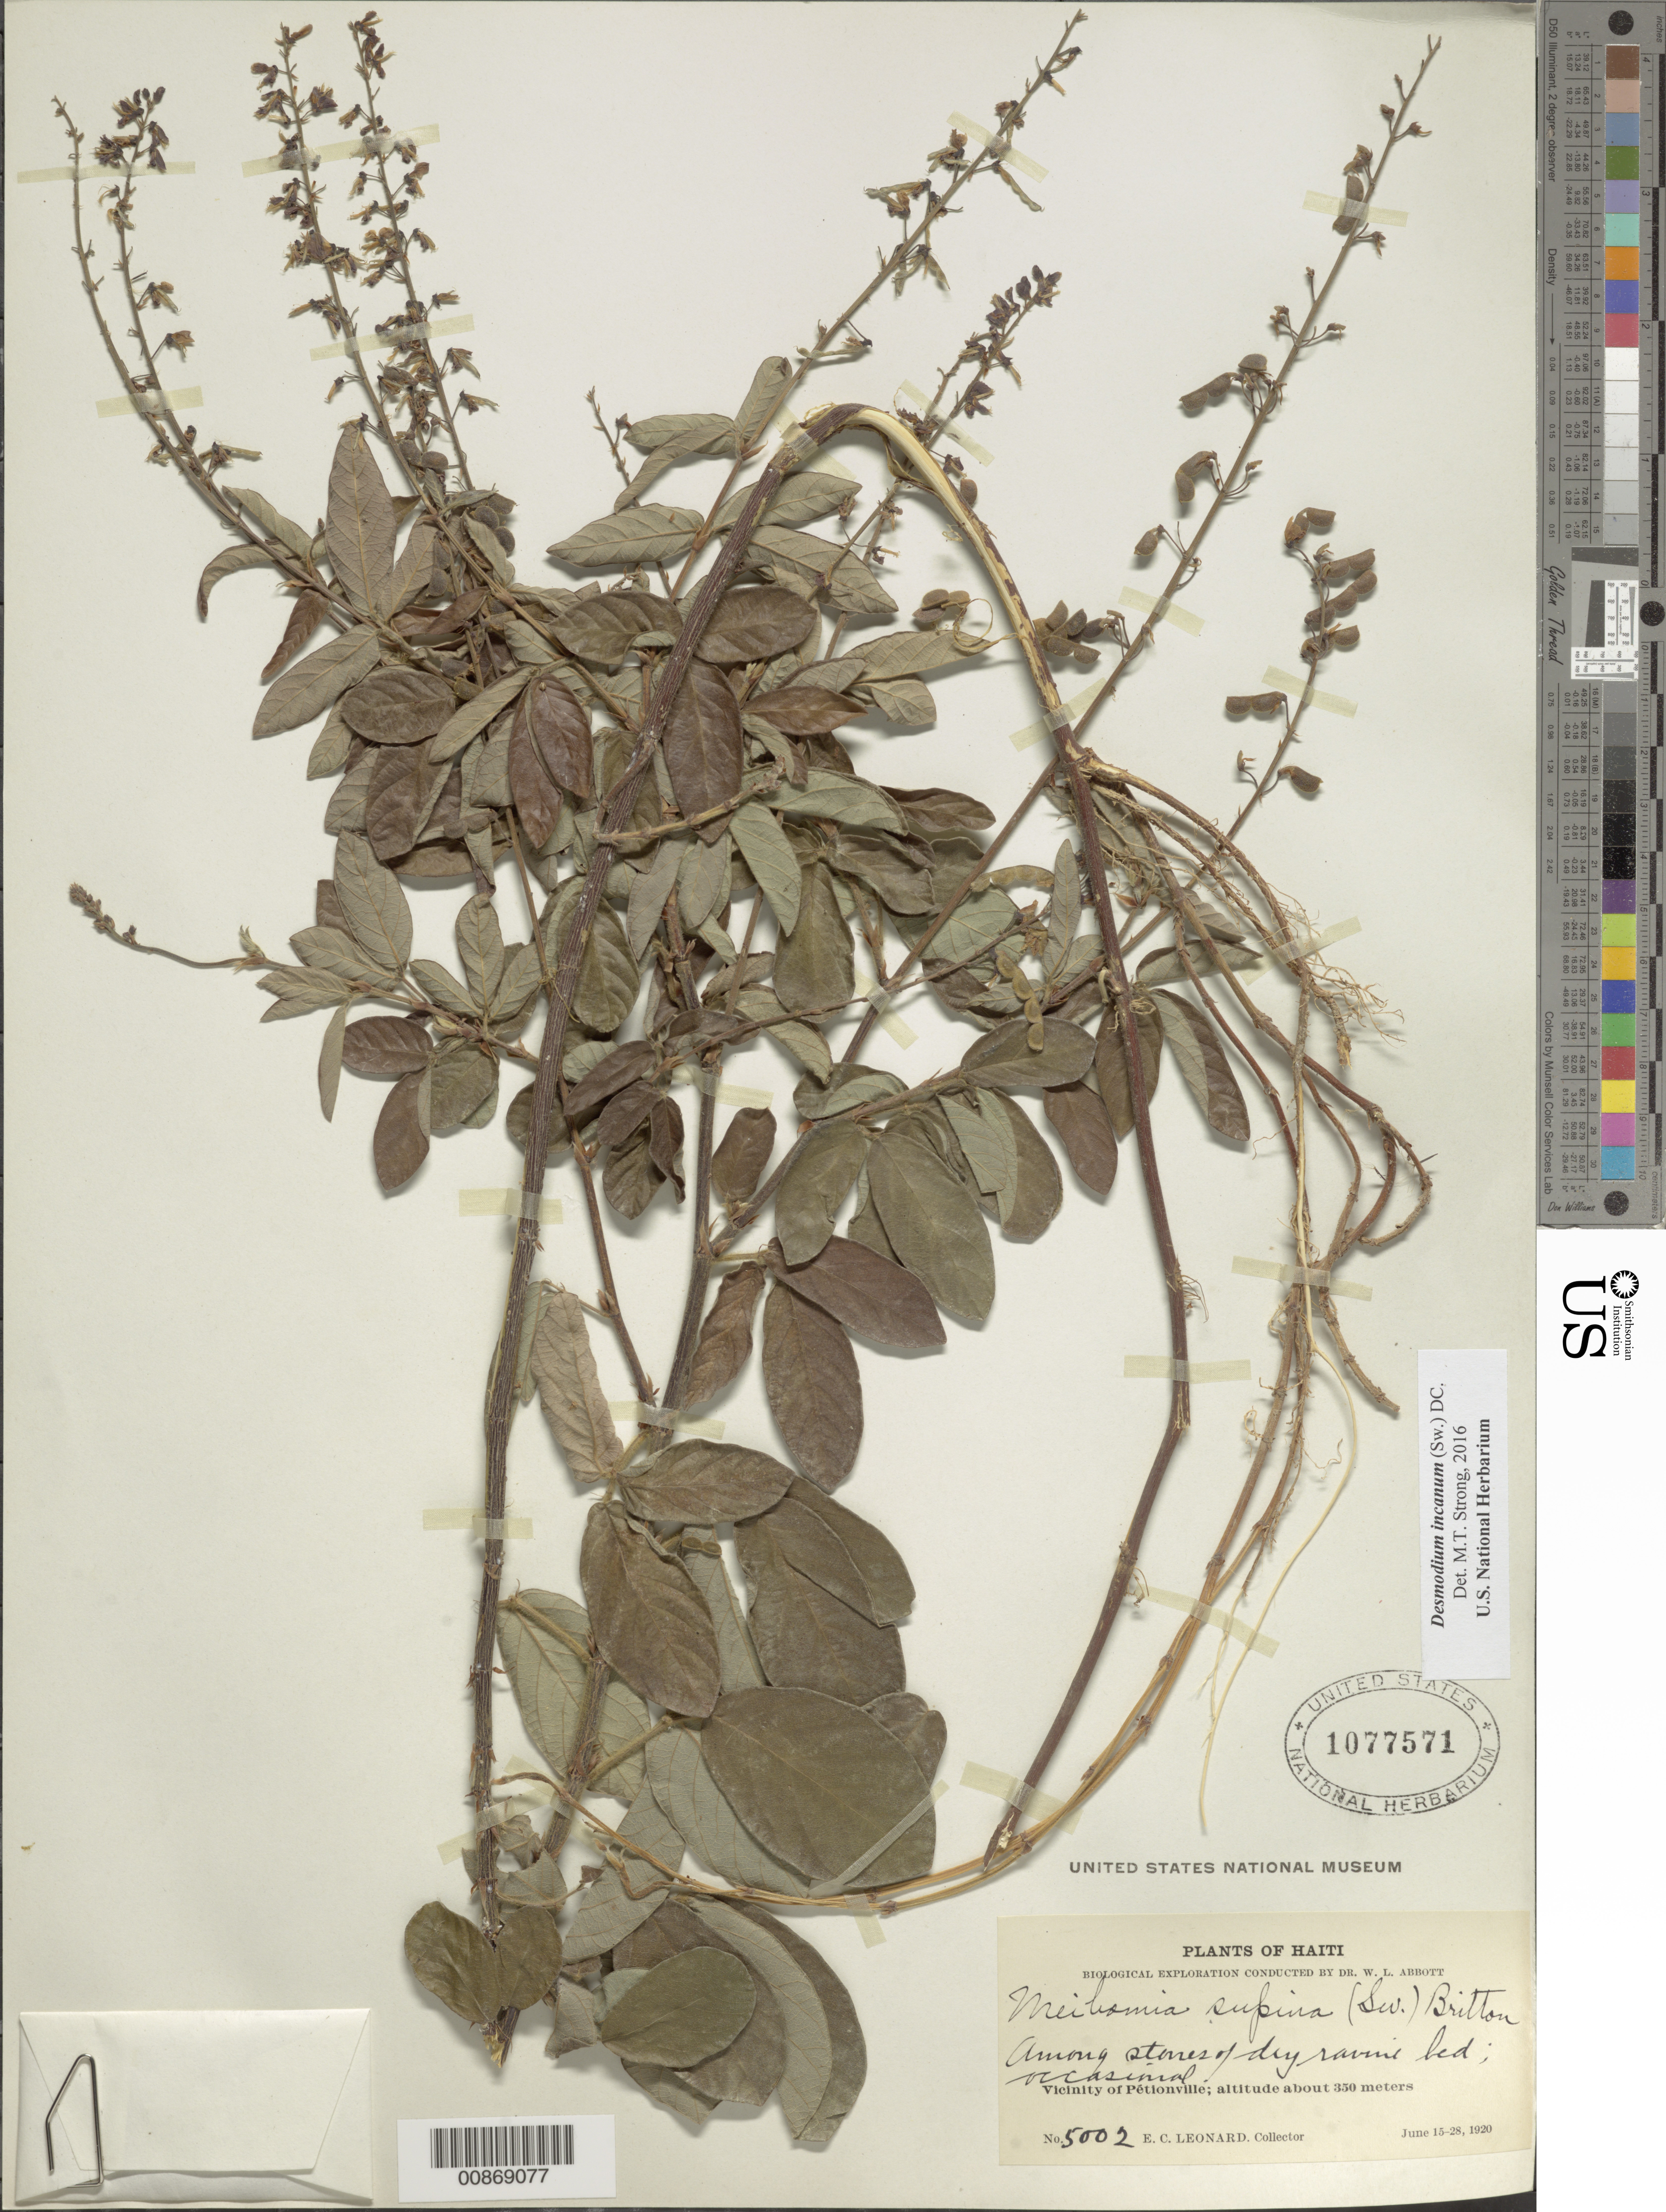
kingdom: Plantae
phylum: Tracheophyta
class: Magnoliopsida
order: Fabales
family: Fabaceae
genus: Desmodium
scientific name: Desmodium incanum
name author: (Sw.) DC.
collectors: E. C. Leonard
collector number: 5002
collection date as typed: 15 Jun 1920 to 28 Jun 1920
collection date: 1920-06-15/1920-06-28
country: Haiti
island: Hispaniola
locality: Vicinity of Pétionville.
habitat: Among stones of dry ravine bed.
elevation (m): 350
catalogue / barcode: US 1077571